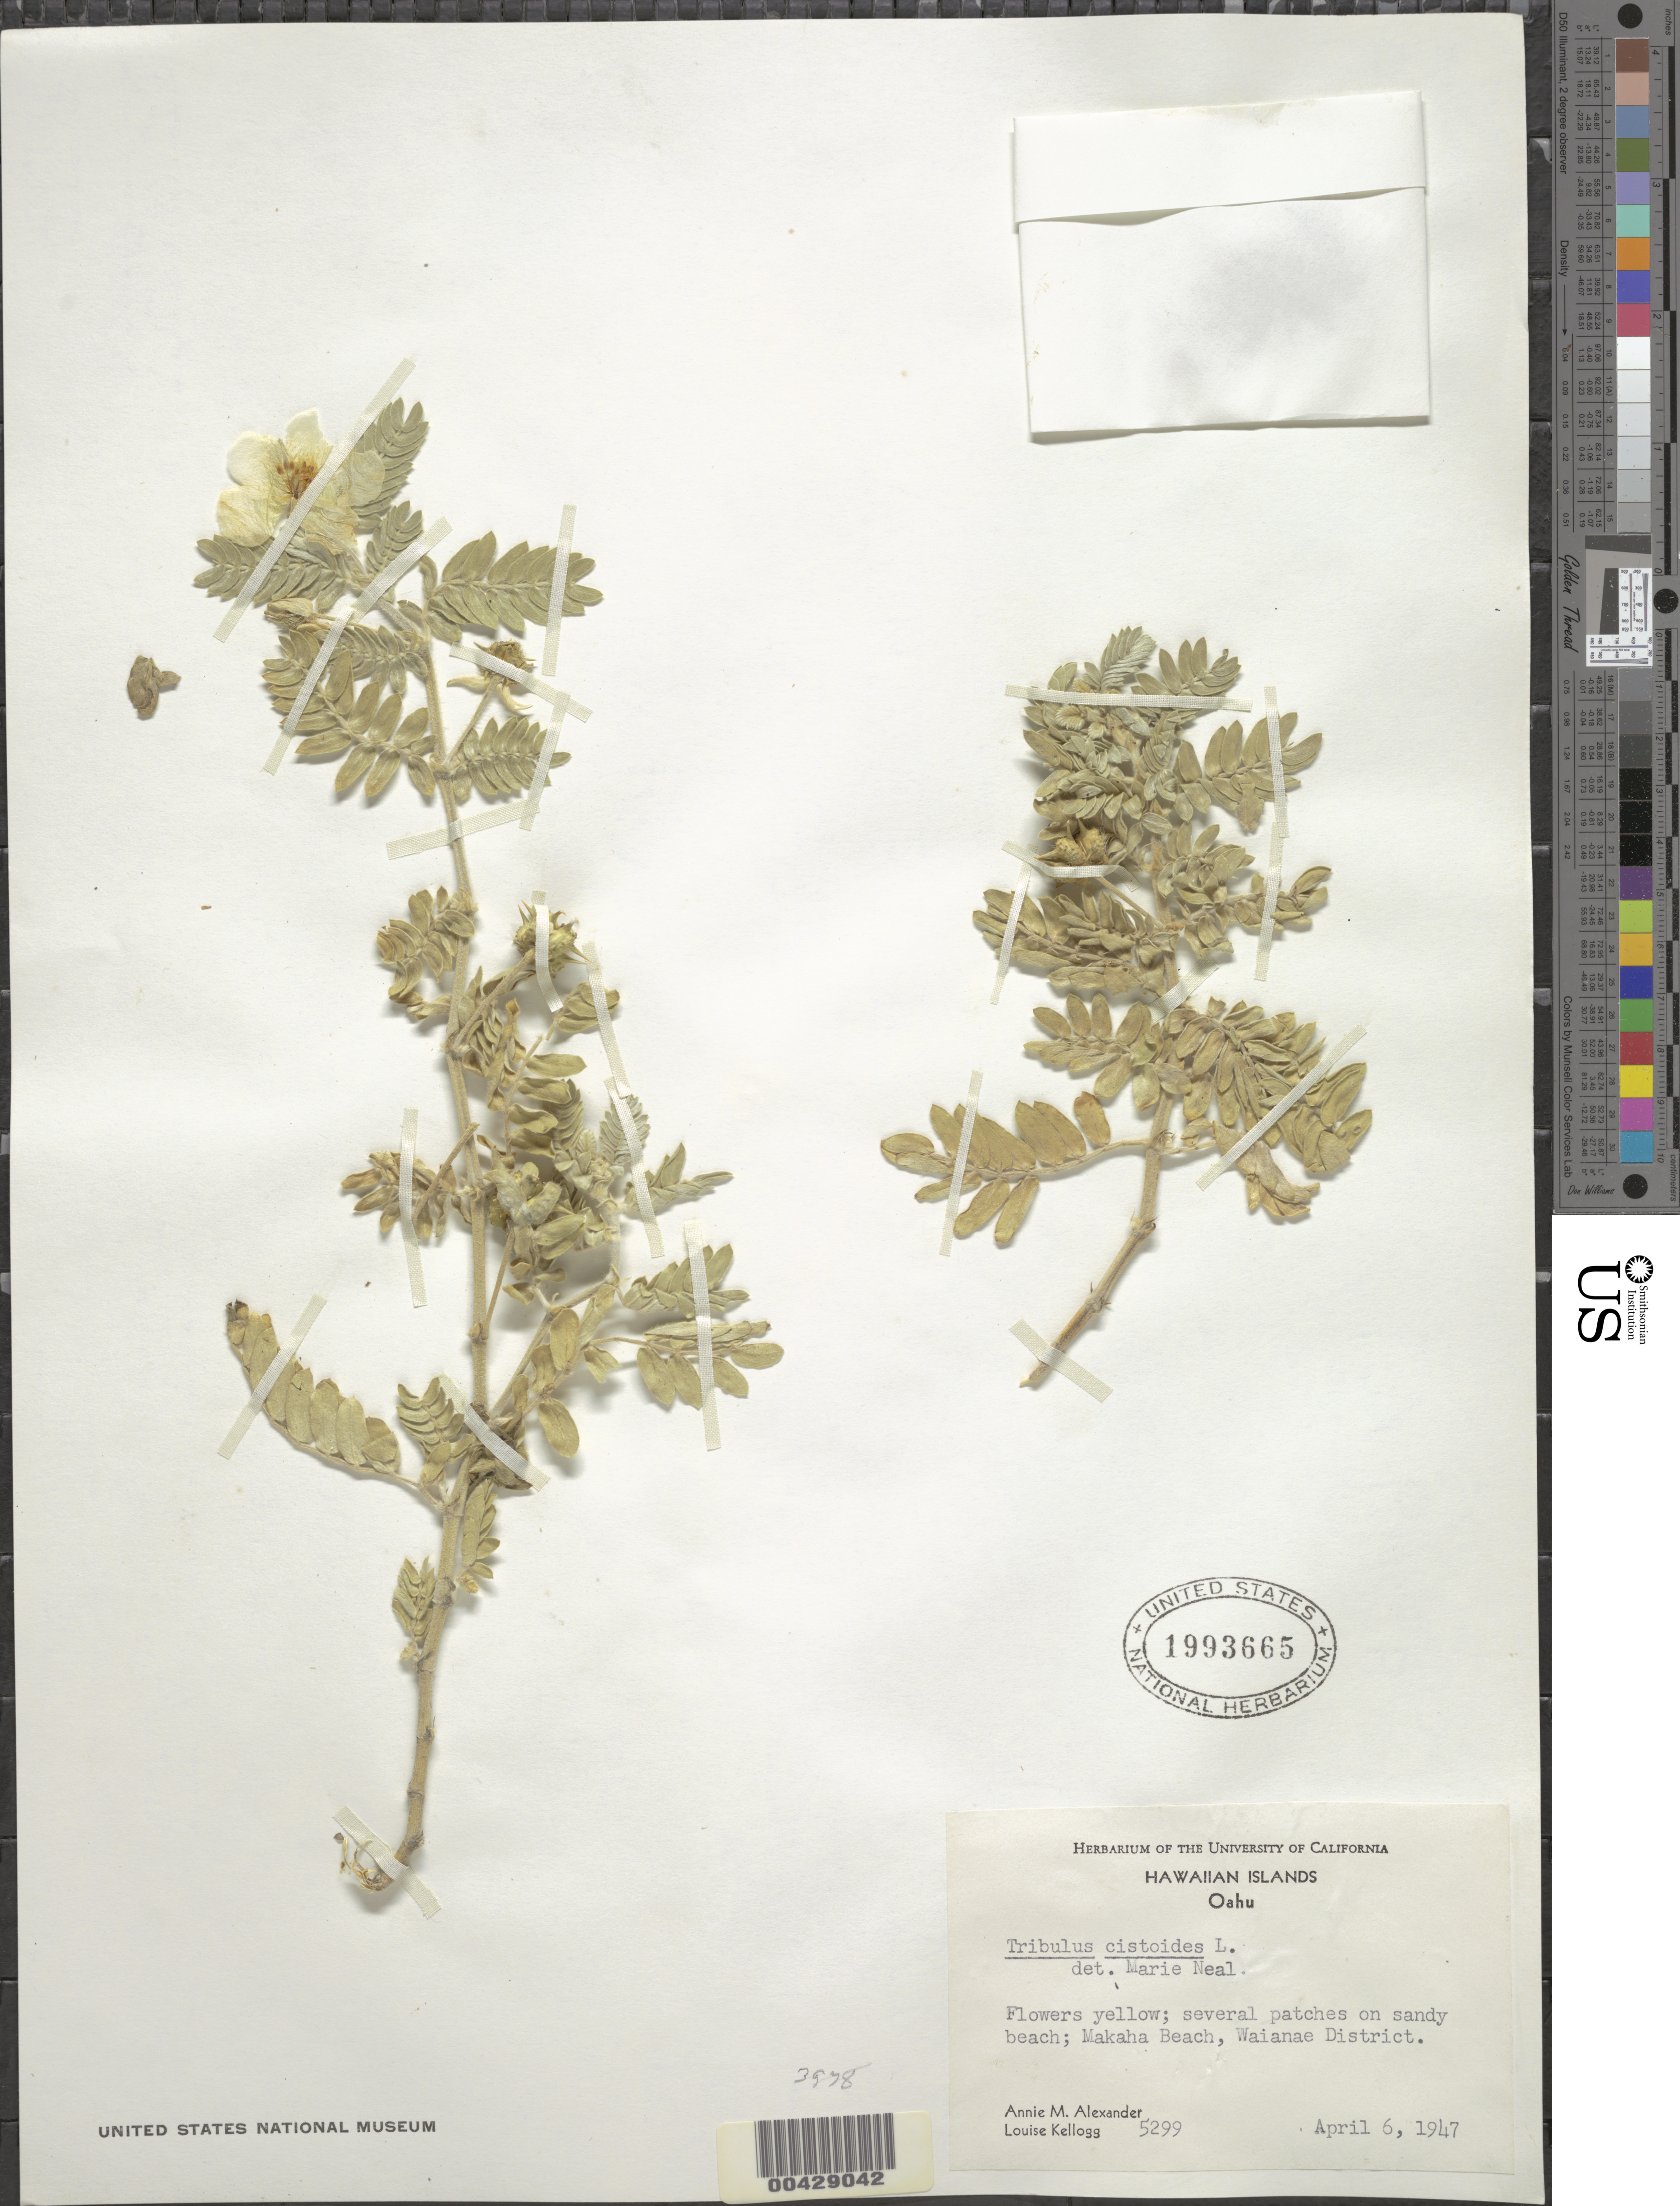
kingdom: Plantae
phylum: Tracheophyta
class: Magnoliopsida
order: Zygophyllales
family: Zygophyllaceae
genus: Tribulus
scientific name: Tribulus cistoides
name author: L.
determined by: Neal, Marie C.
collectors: A. M. Alexander & L. Kellogg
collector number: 5299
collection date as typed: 6 Apr 1947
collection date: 1947-04-06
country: United States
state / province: Hawaii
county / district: Honolulu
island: Oahu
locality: Makaha Beach, Waianae District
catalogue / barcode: US 1993665